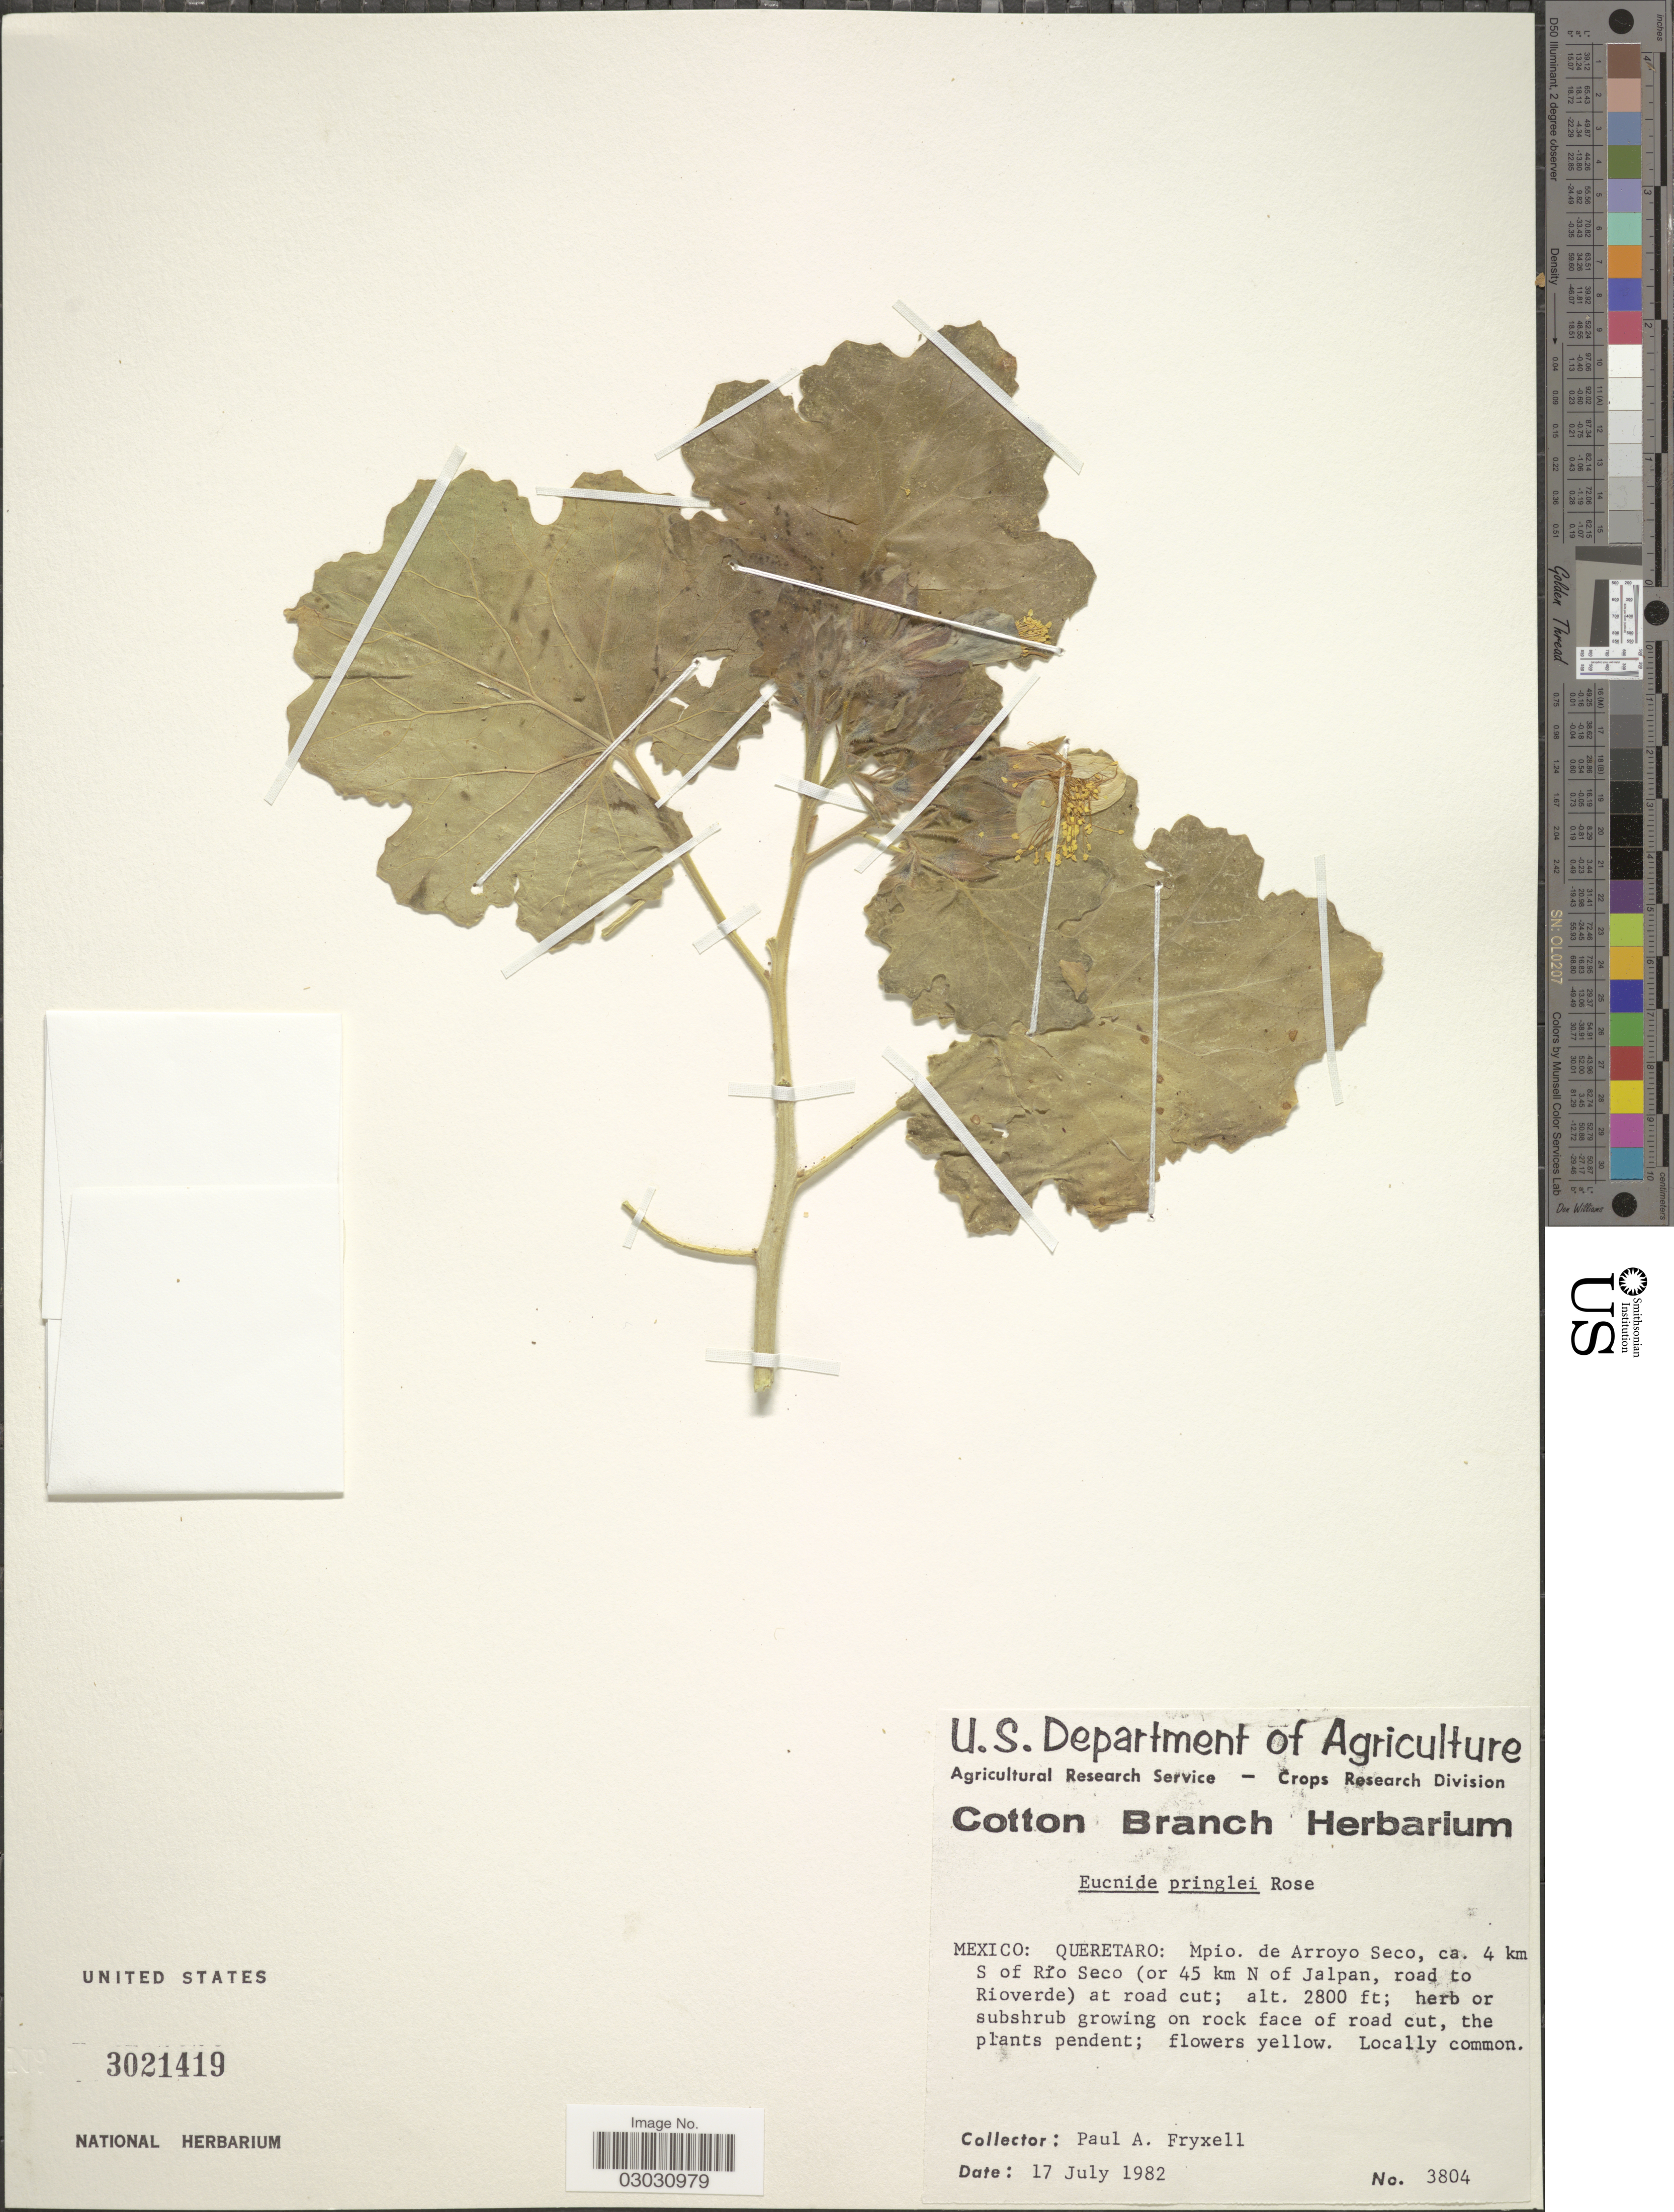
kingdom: Plantae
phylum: Tracheophyta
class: Magnoliopsida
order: Cornales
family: Loasaceae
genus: Eucnide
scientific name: Eucnide pringlei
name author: Rose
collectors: P. A. Fryxell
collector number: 3804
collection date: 1982-07-17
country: Mexico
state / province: Querétaro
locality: Mpio. de Arroyo seco, ca. 4 km S of Rio Seco (or 45 km N of Jalpan, road to Rioverde) at road cut.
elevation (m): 853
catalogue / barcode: US 3021419